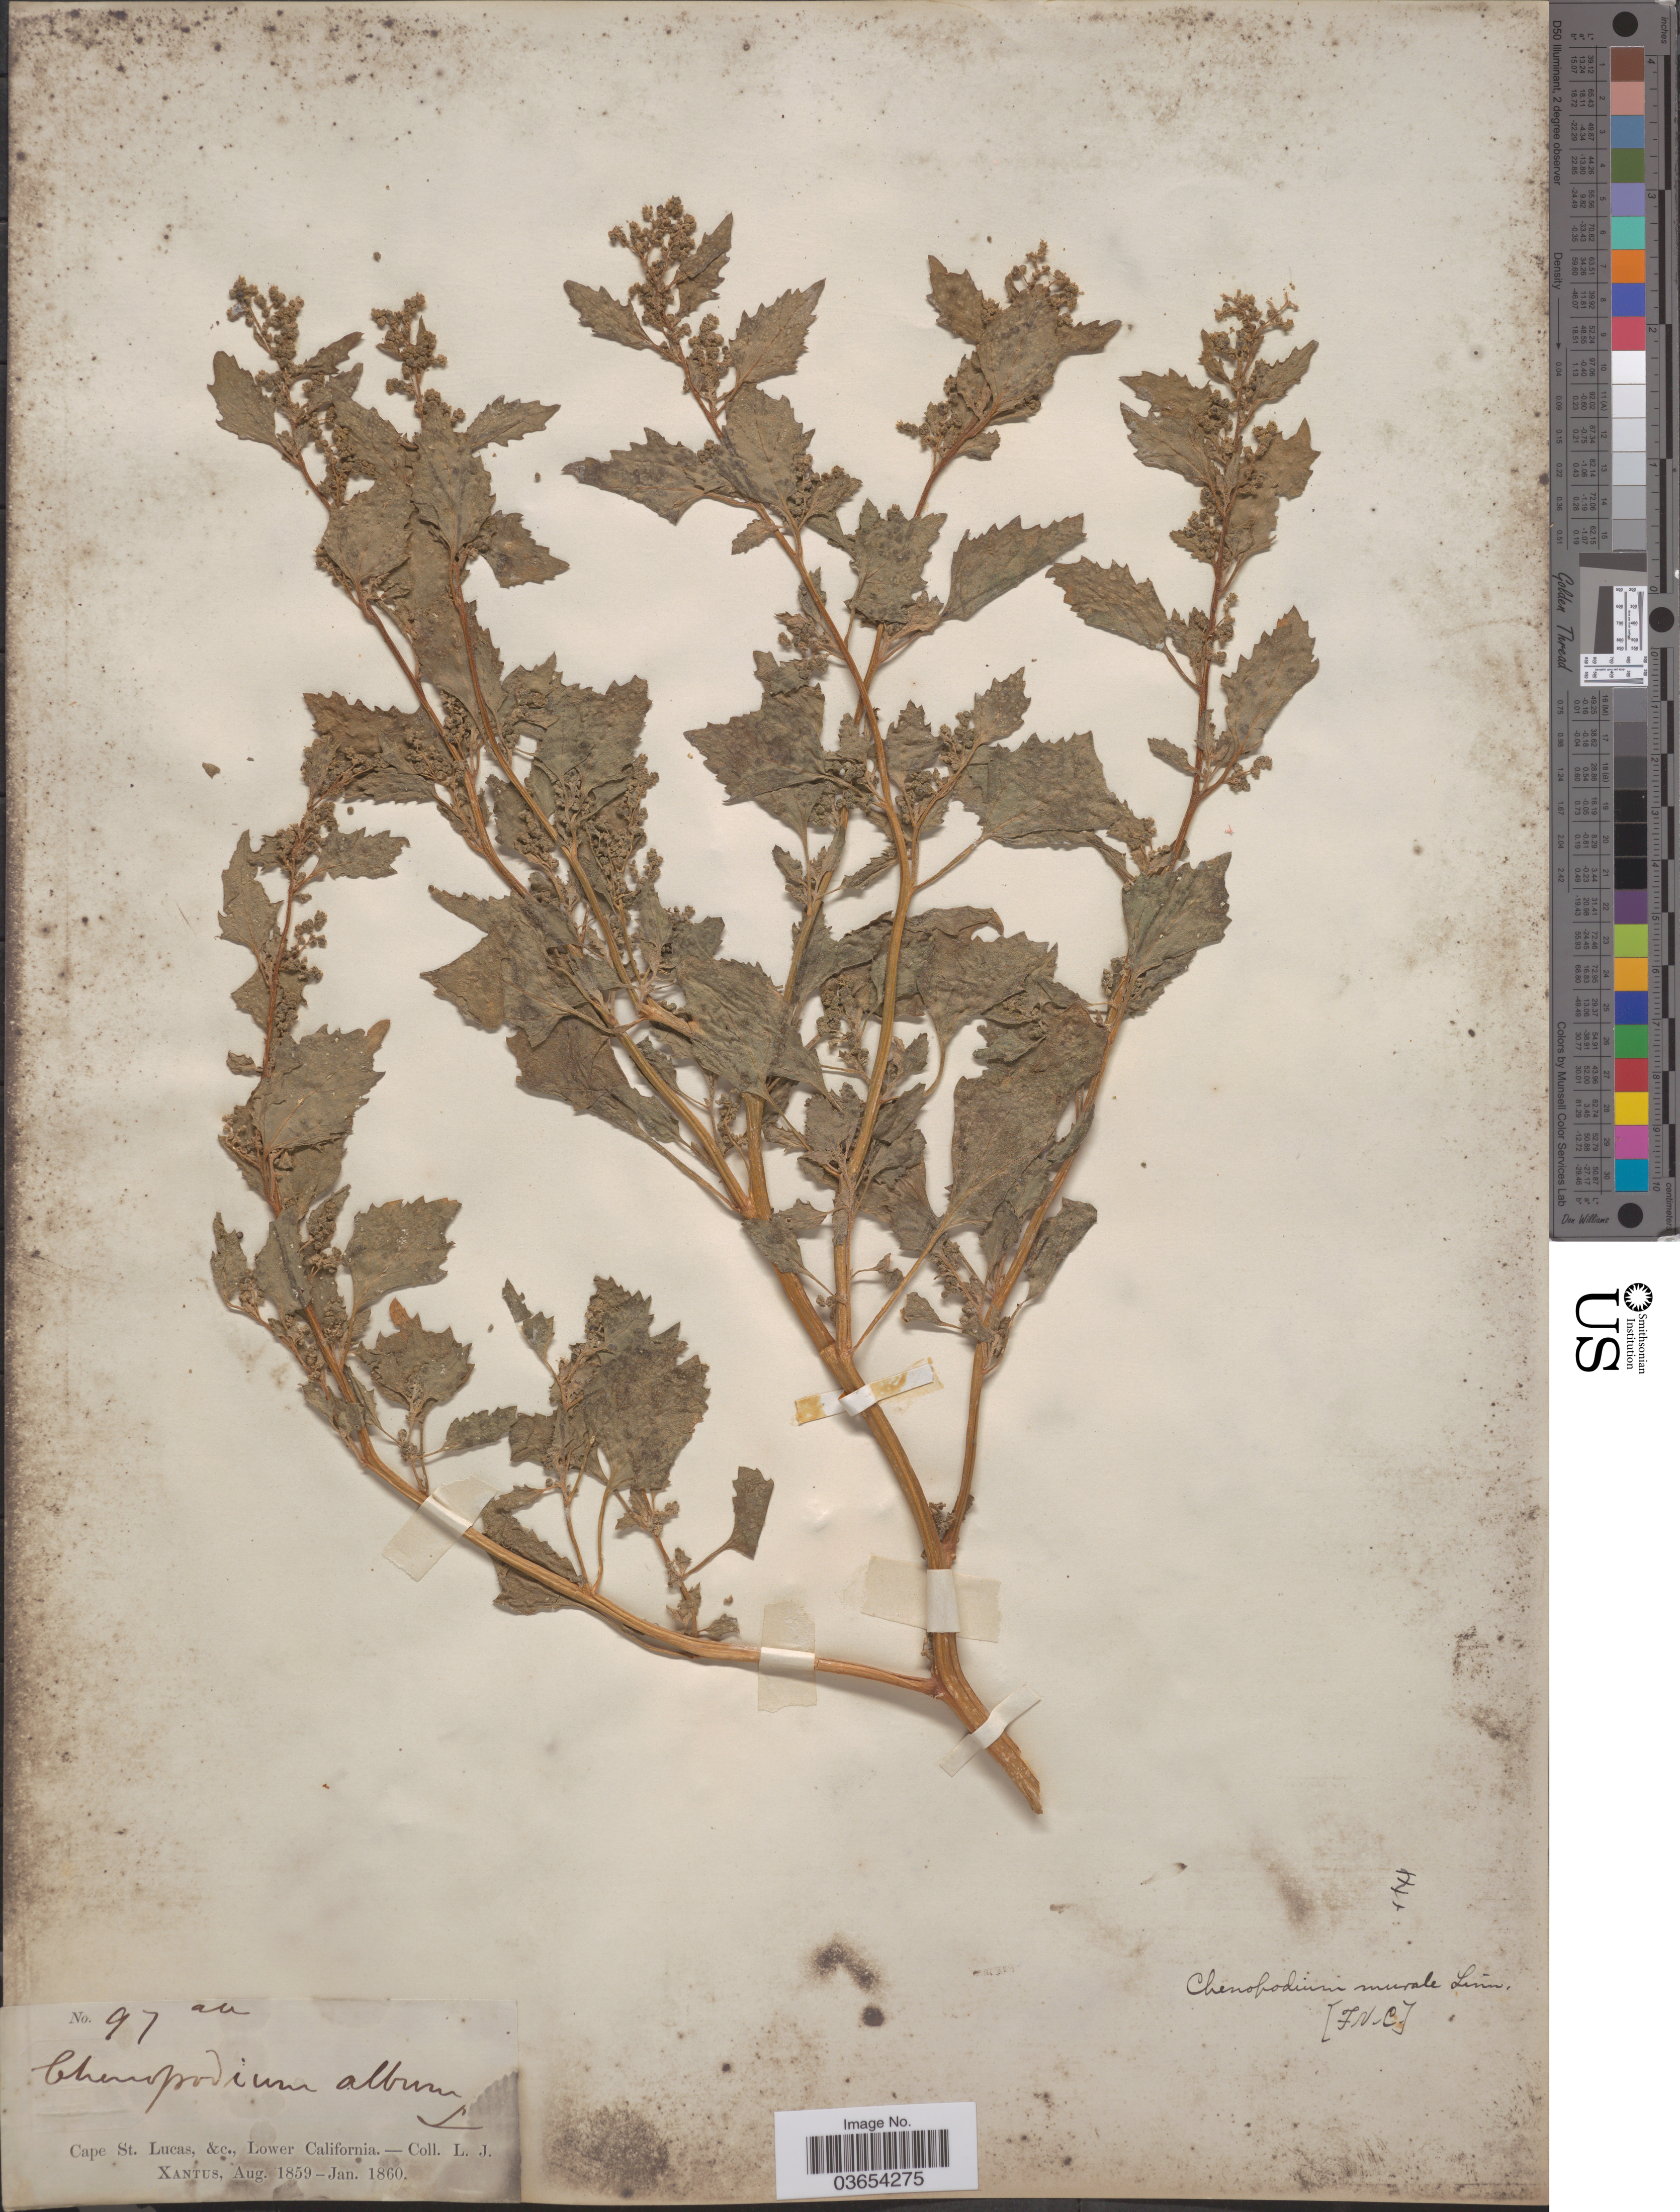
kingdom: Plantae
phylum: Tracheophyta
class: Magnoliopsida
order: Caryophyllales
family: Amaranthaceae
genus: Chenopodium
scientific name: Chenopodium murale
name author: L.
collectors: L. J. Xantus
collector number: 97an*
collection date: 1859-08/1860-01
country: Mexico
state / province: Baja California Sur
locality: Cape St. Lucas, &c., Lower California.